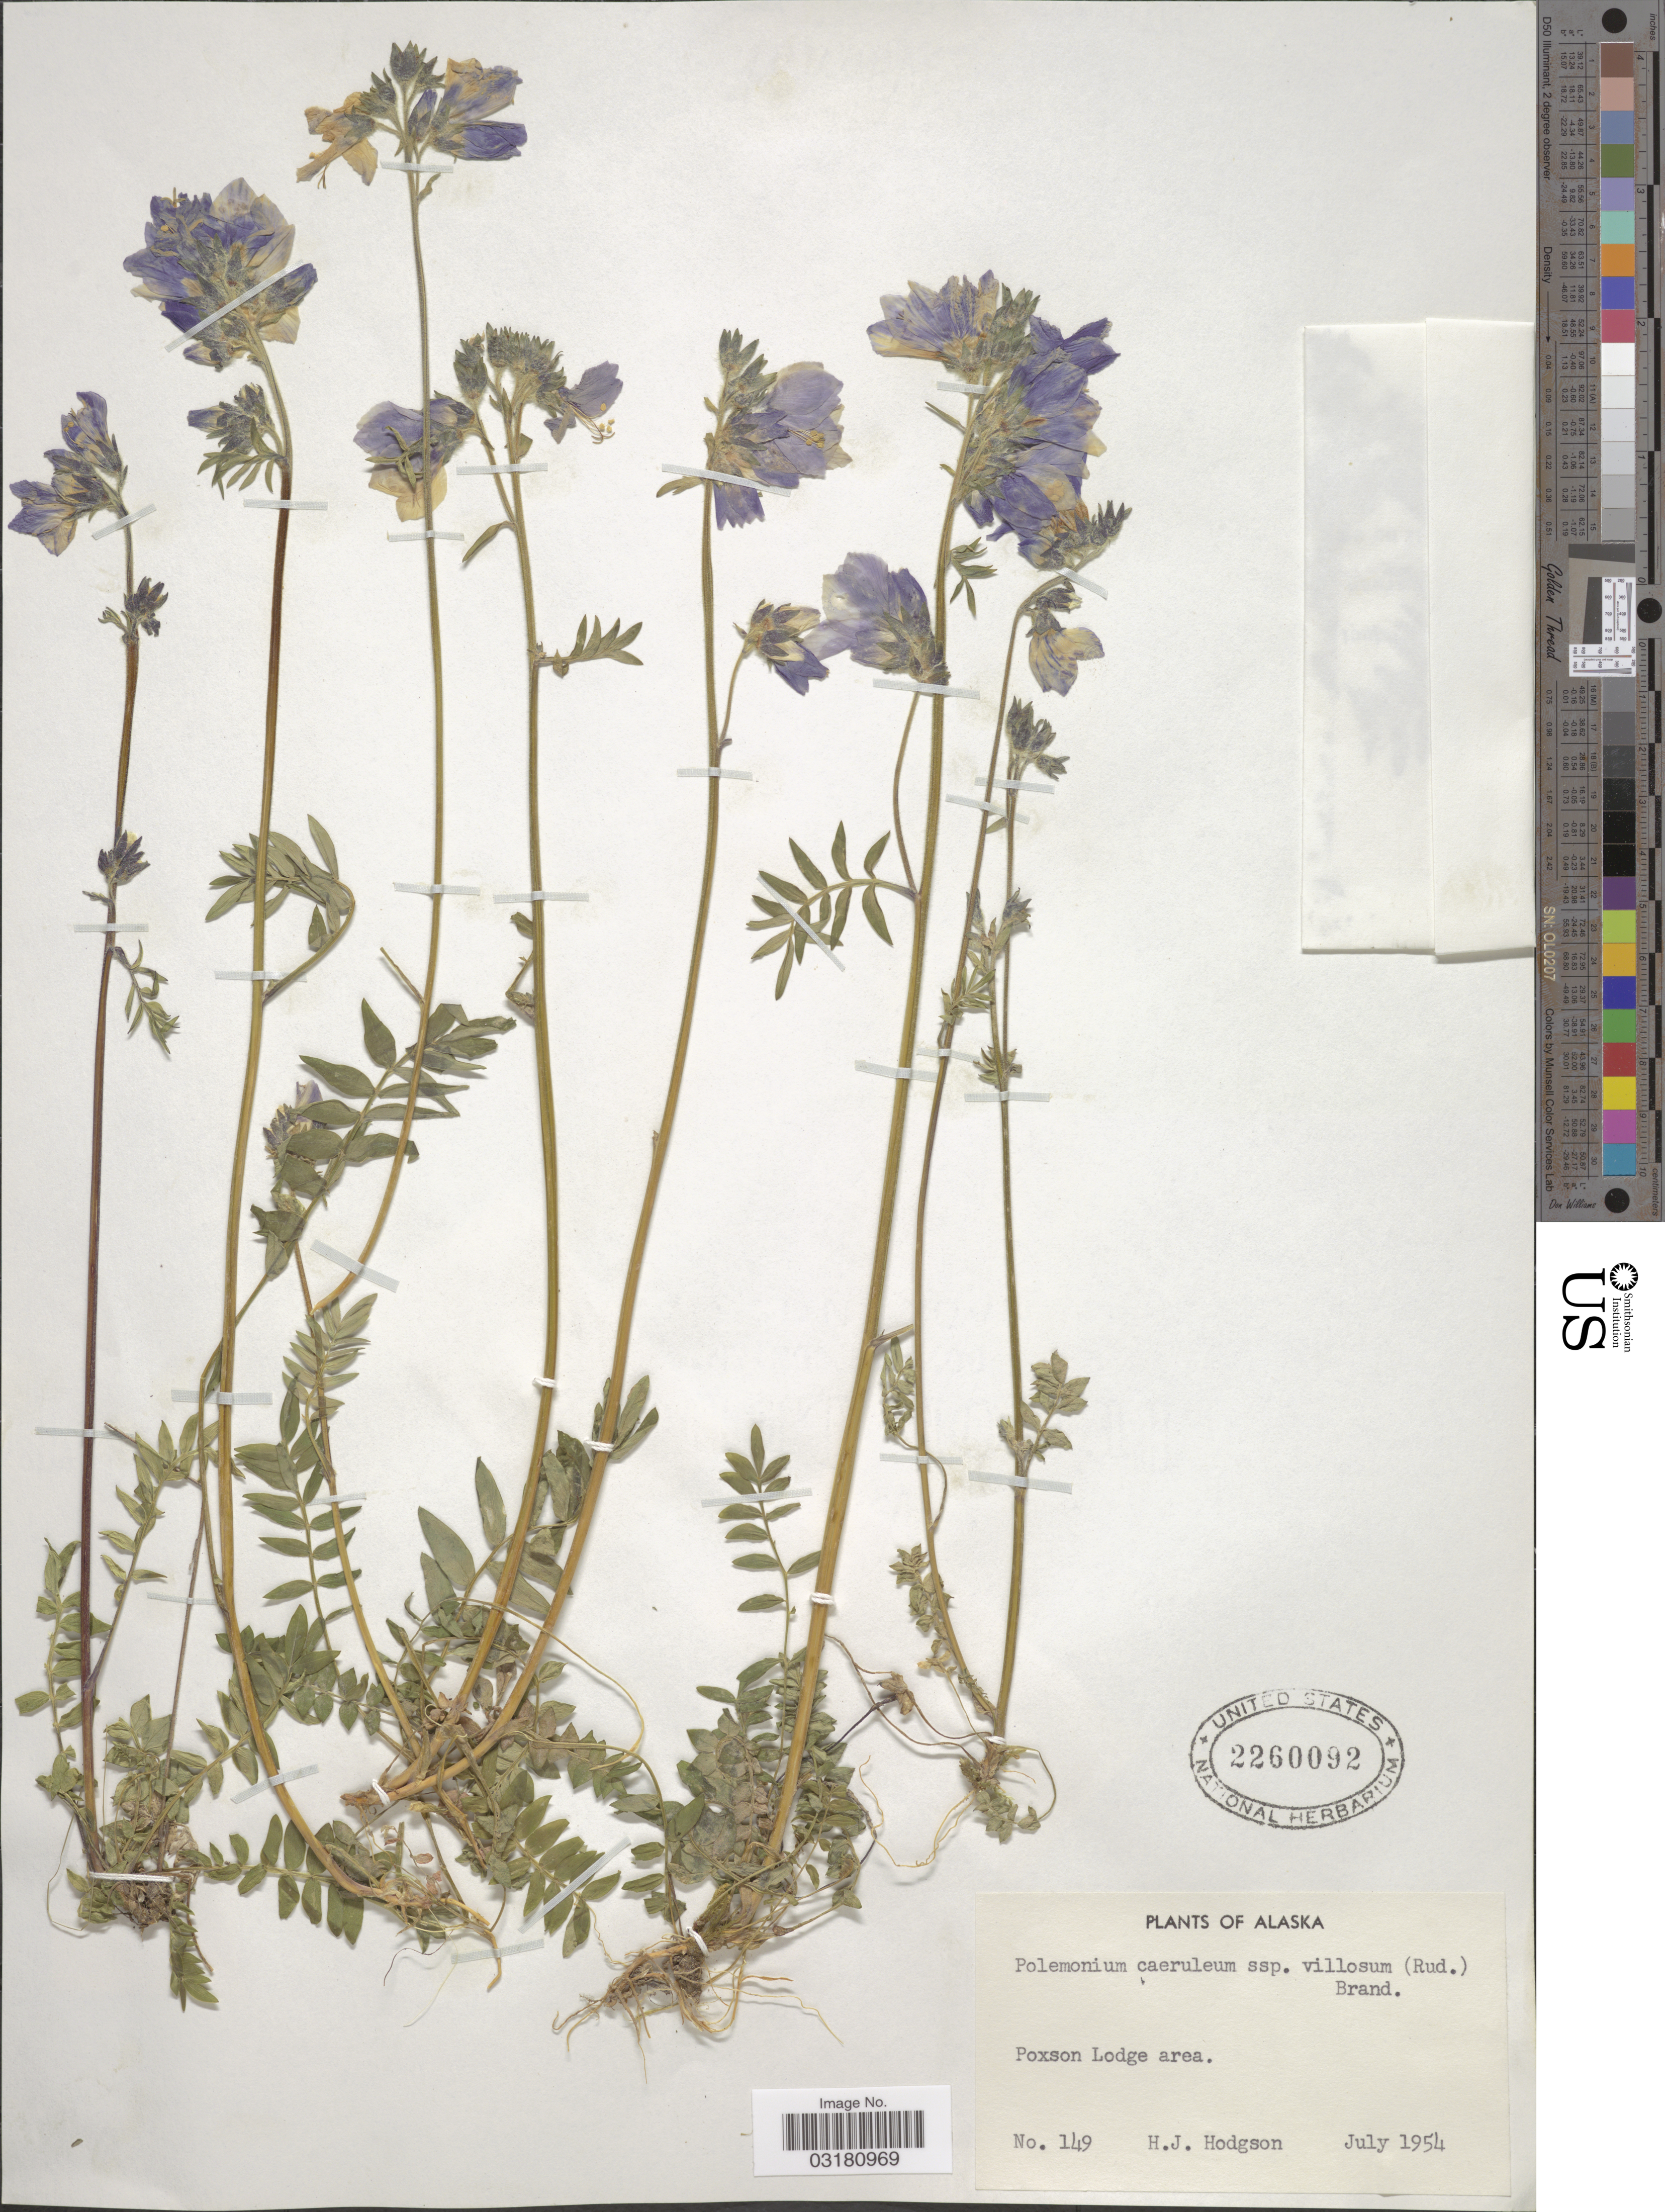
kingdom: Plantae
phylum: Tracheophyta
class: Magnoliopsida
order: Ericales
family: Polemoniaceae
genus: Polemonium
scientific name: Polemonium caeruleum var. villosum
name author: (Rudolph ex Georgi) Brand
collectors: H. J. Hodgson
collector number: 149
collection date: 1954-07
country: United States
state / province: Alaska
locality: Poxson Lodge area.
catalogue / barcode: US 2260092